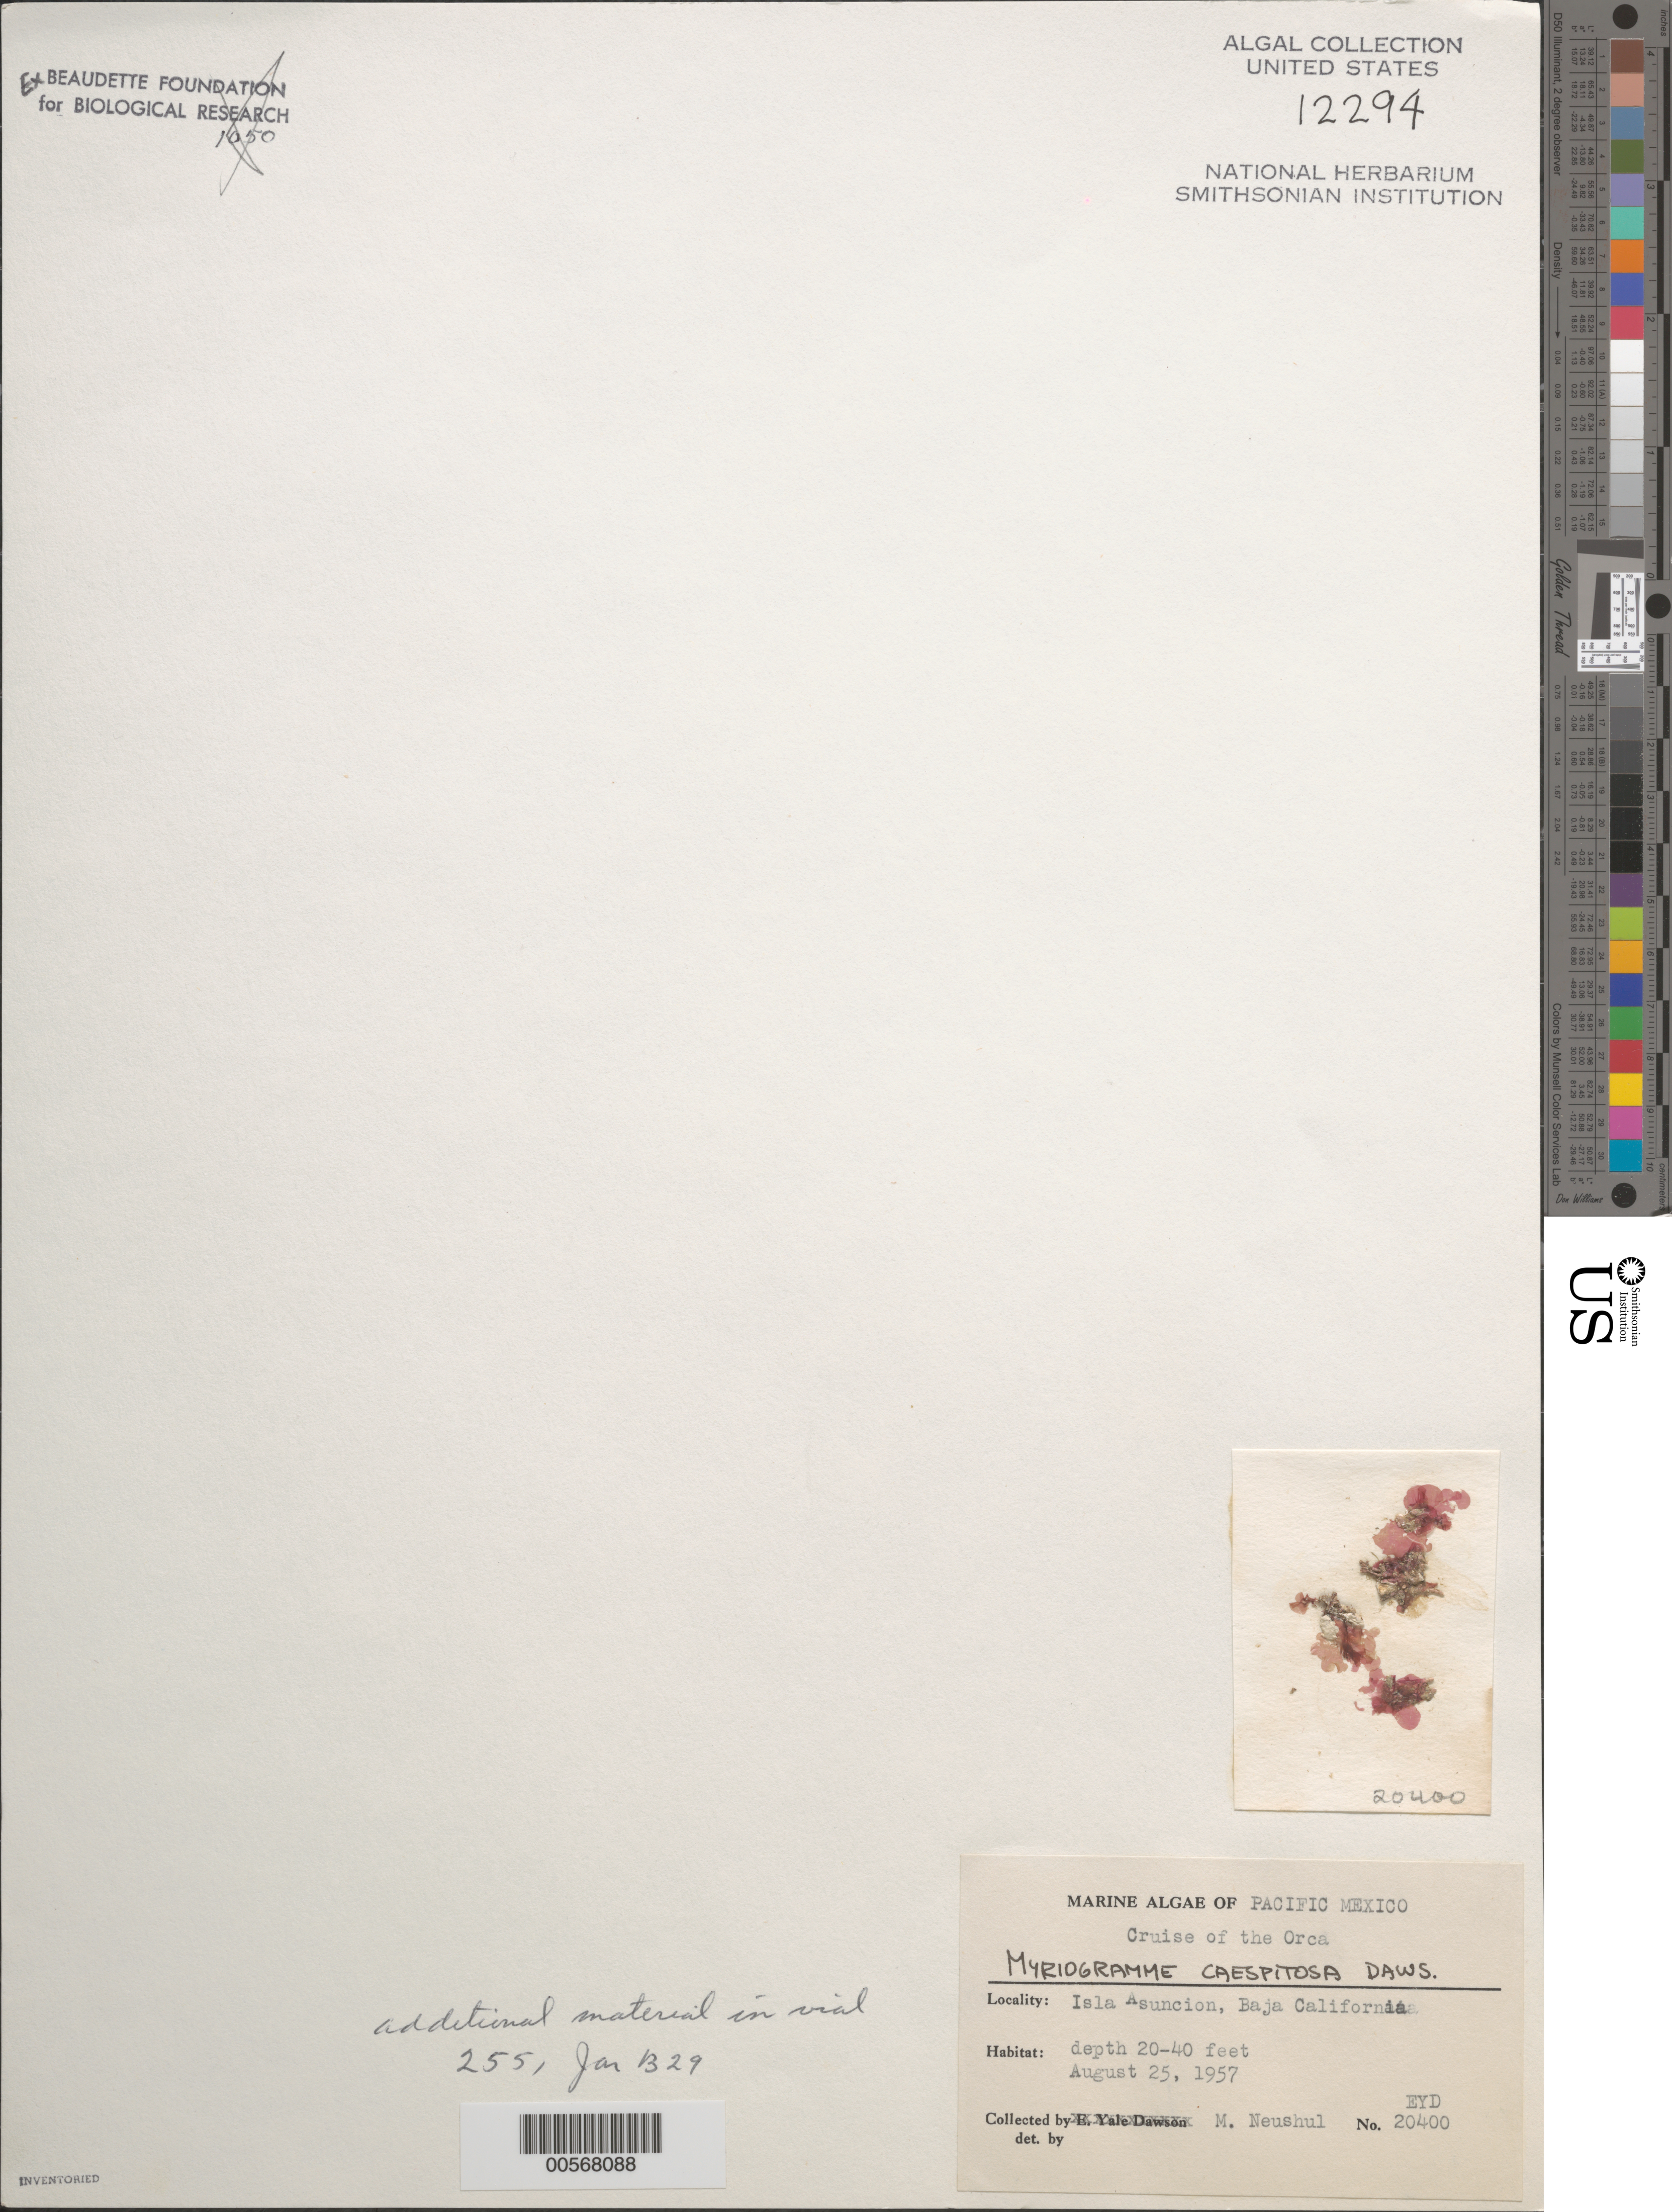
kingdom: Plantae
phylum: Rhodophyta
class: Florideophyceae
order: Ceramiales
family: Delesseriaceae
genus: Myriogramme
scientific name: Myriogramme caespitosa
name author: E.Y. Dawson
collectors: M. Neushul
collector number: EYD 20400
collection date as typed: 25 Aug 1957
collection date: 1957-08-25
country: Mexico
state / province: Baja California Sur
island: Isla Asuncion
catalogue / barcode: US 12294